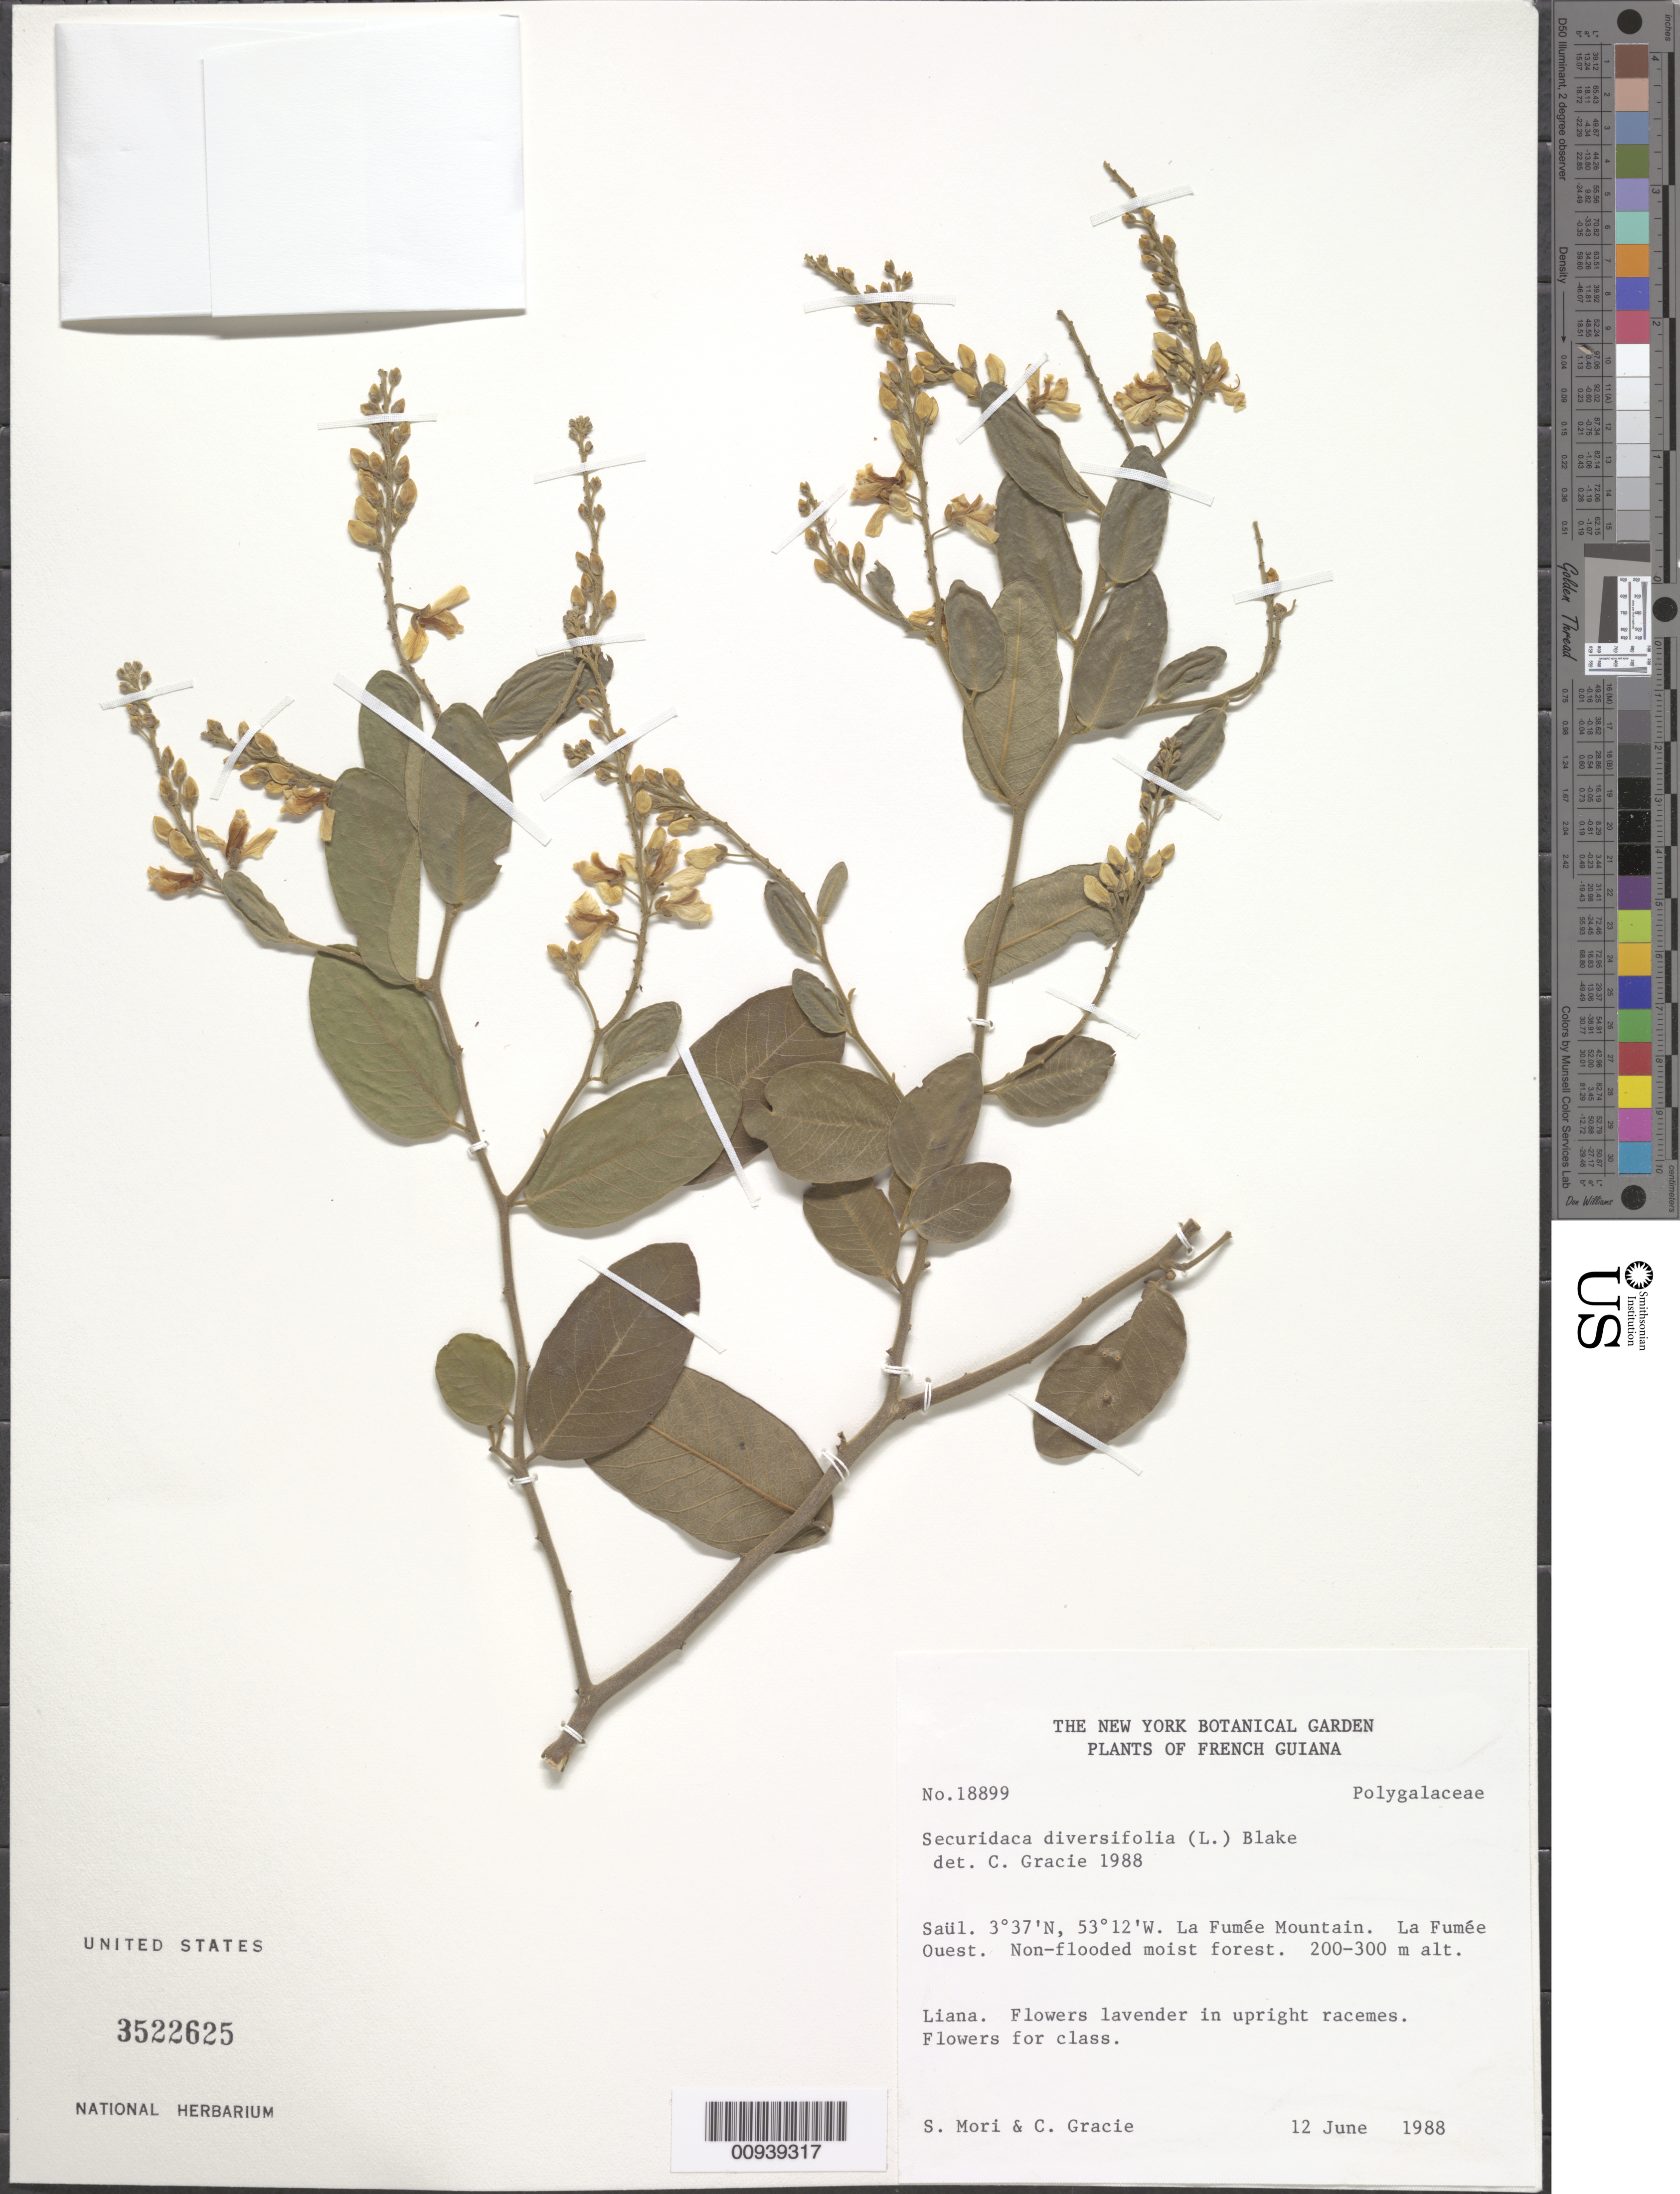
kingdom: Plantae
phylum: Tracheophyta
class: Magnoliopsida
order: Fabales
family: Polygalaceae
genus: Securidaca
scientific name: Securidaca diversifolia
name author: (L.) S.F. Blake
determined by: Gracie, Carol A.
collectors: S. Mori & C. A. Gracie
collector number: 18899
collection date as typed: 12-Jun-88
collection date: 1988-06-12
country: French Guiana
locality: Saül, La Fumée Mountain Trail, La Fumée Ouest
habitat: Non-flooded moist forest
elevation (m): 200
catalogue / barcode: US 3522625